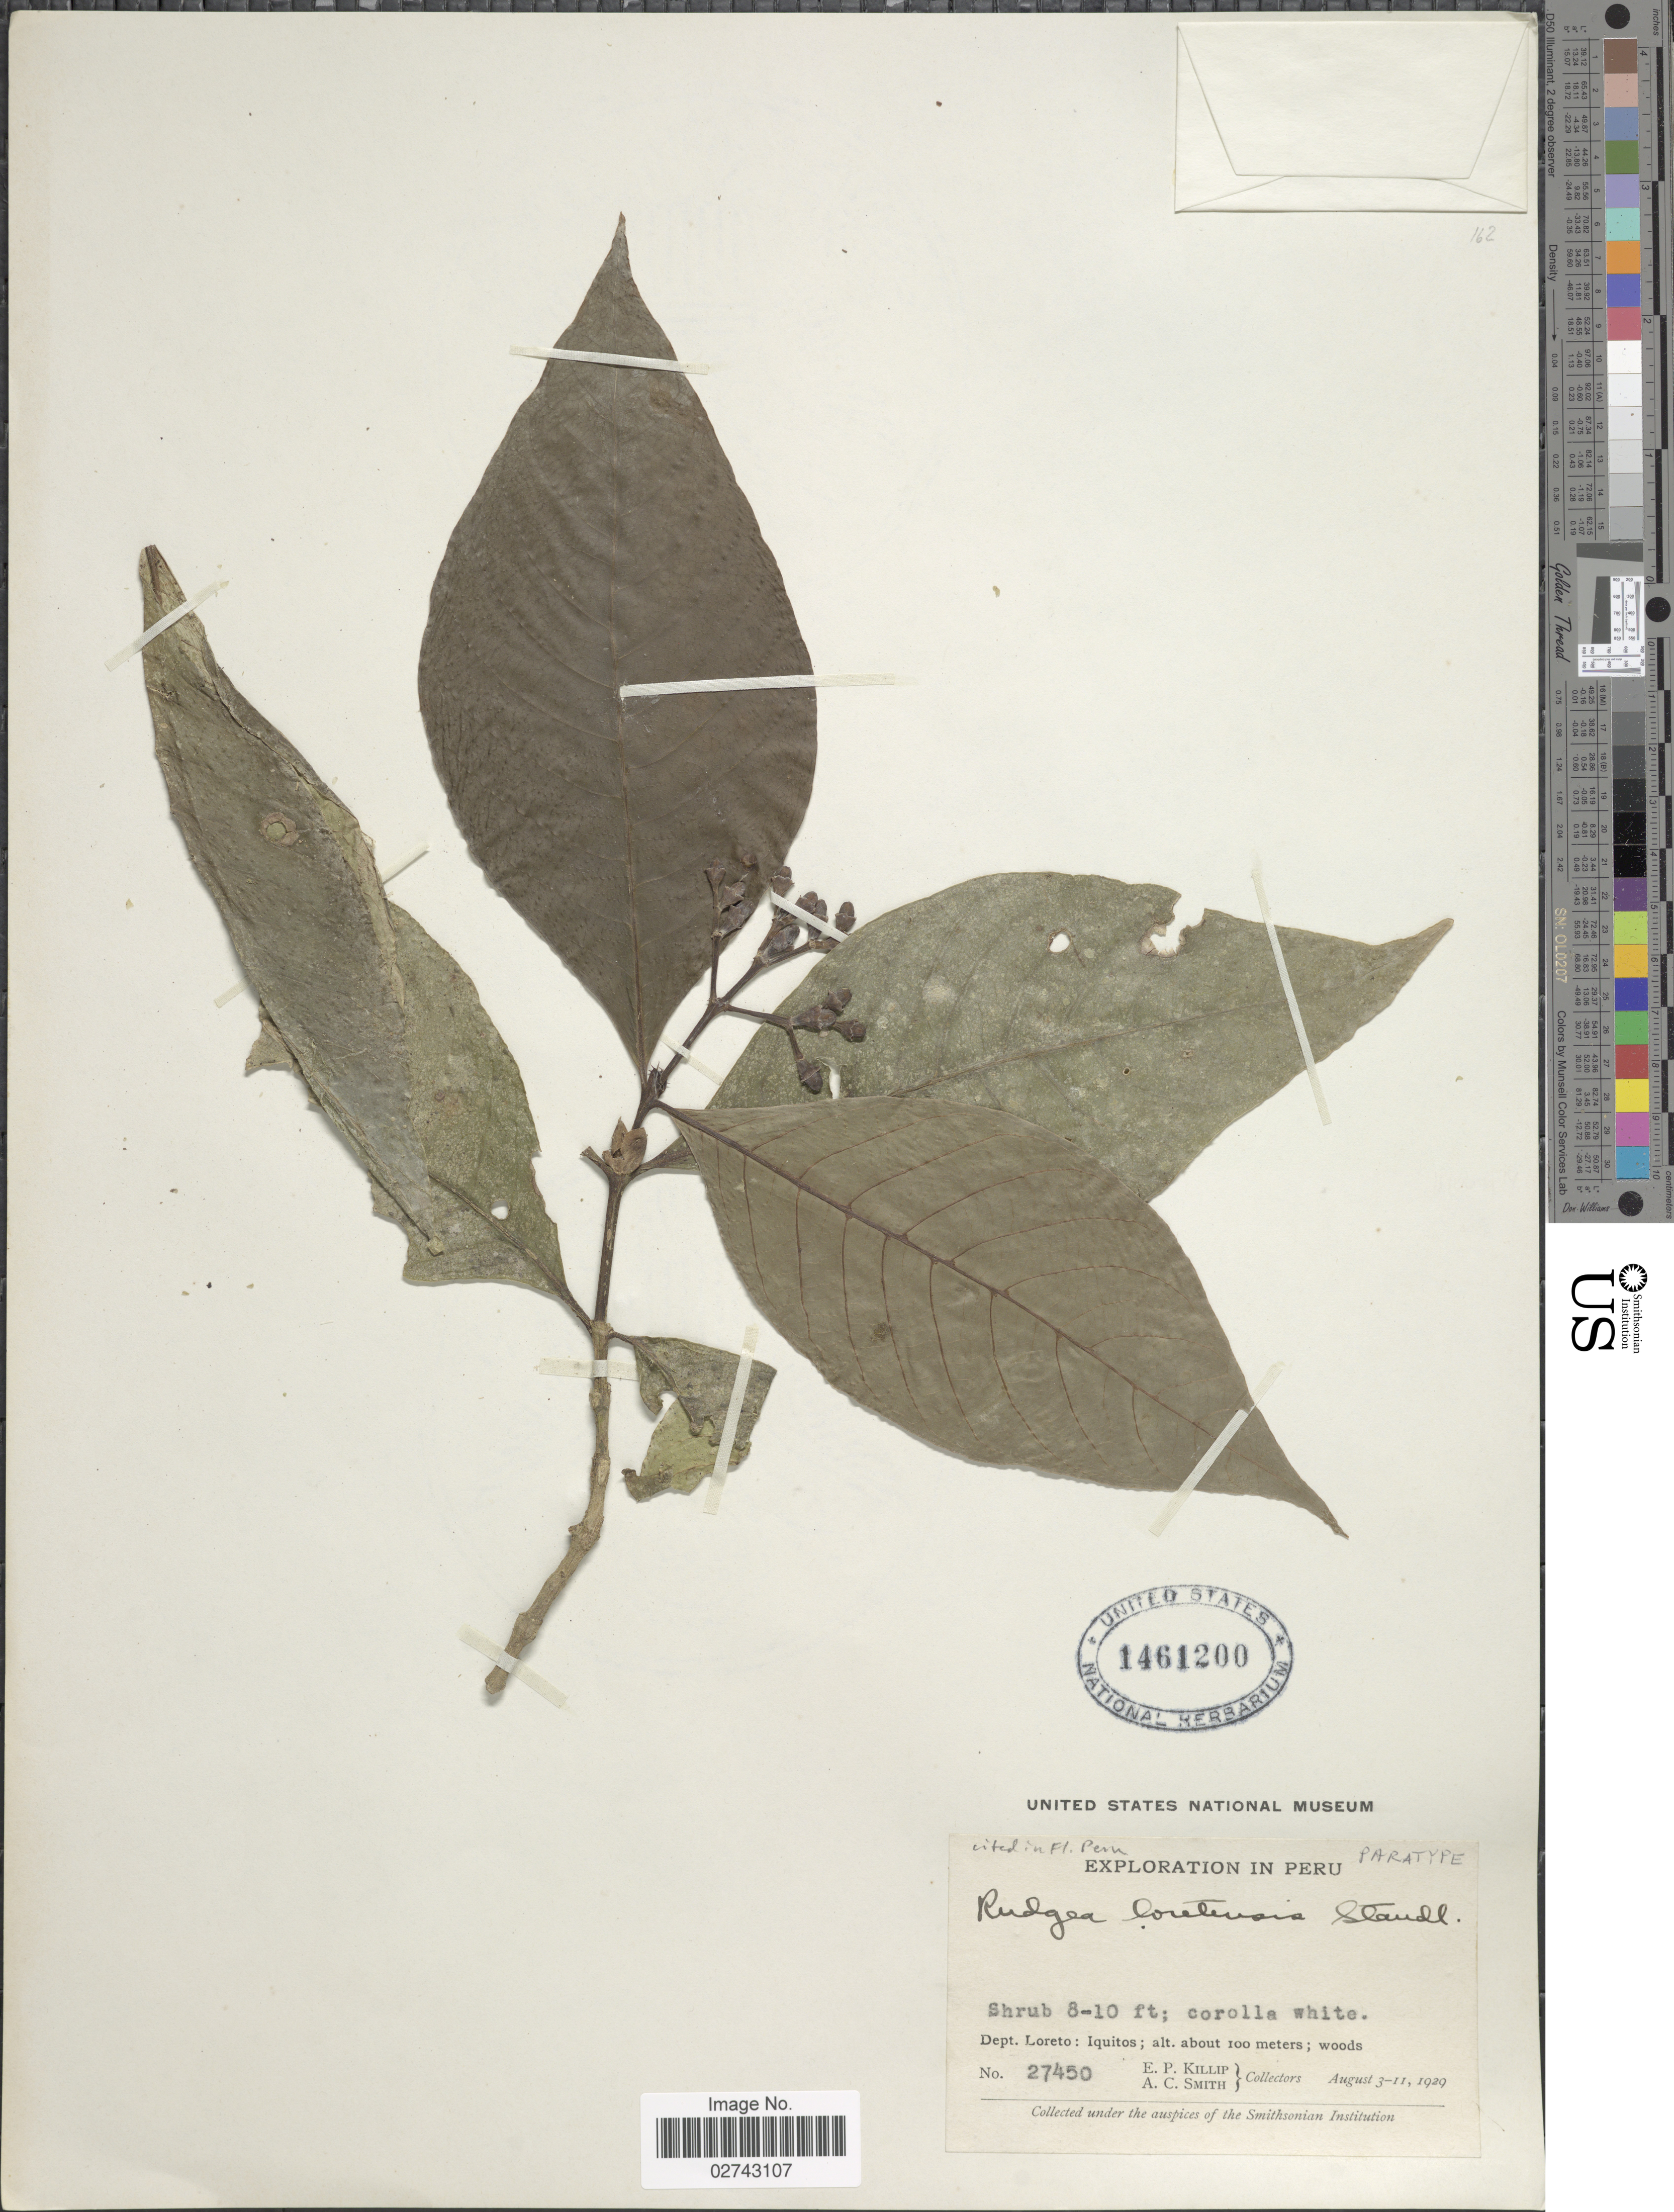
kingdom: Plantae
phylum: Tracheophyta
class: Magnoliopsida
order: Gentianales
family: Rubiaceae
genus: Rudgea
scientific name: Rudgea loretensis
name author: Standl.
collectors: E. P. Killip & A. C. Smith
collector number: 27450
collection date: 1929-08-03/1929-08-11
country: Peru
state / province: Loreto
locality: Iquitos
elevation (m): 100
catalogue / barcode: US 1461200